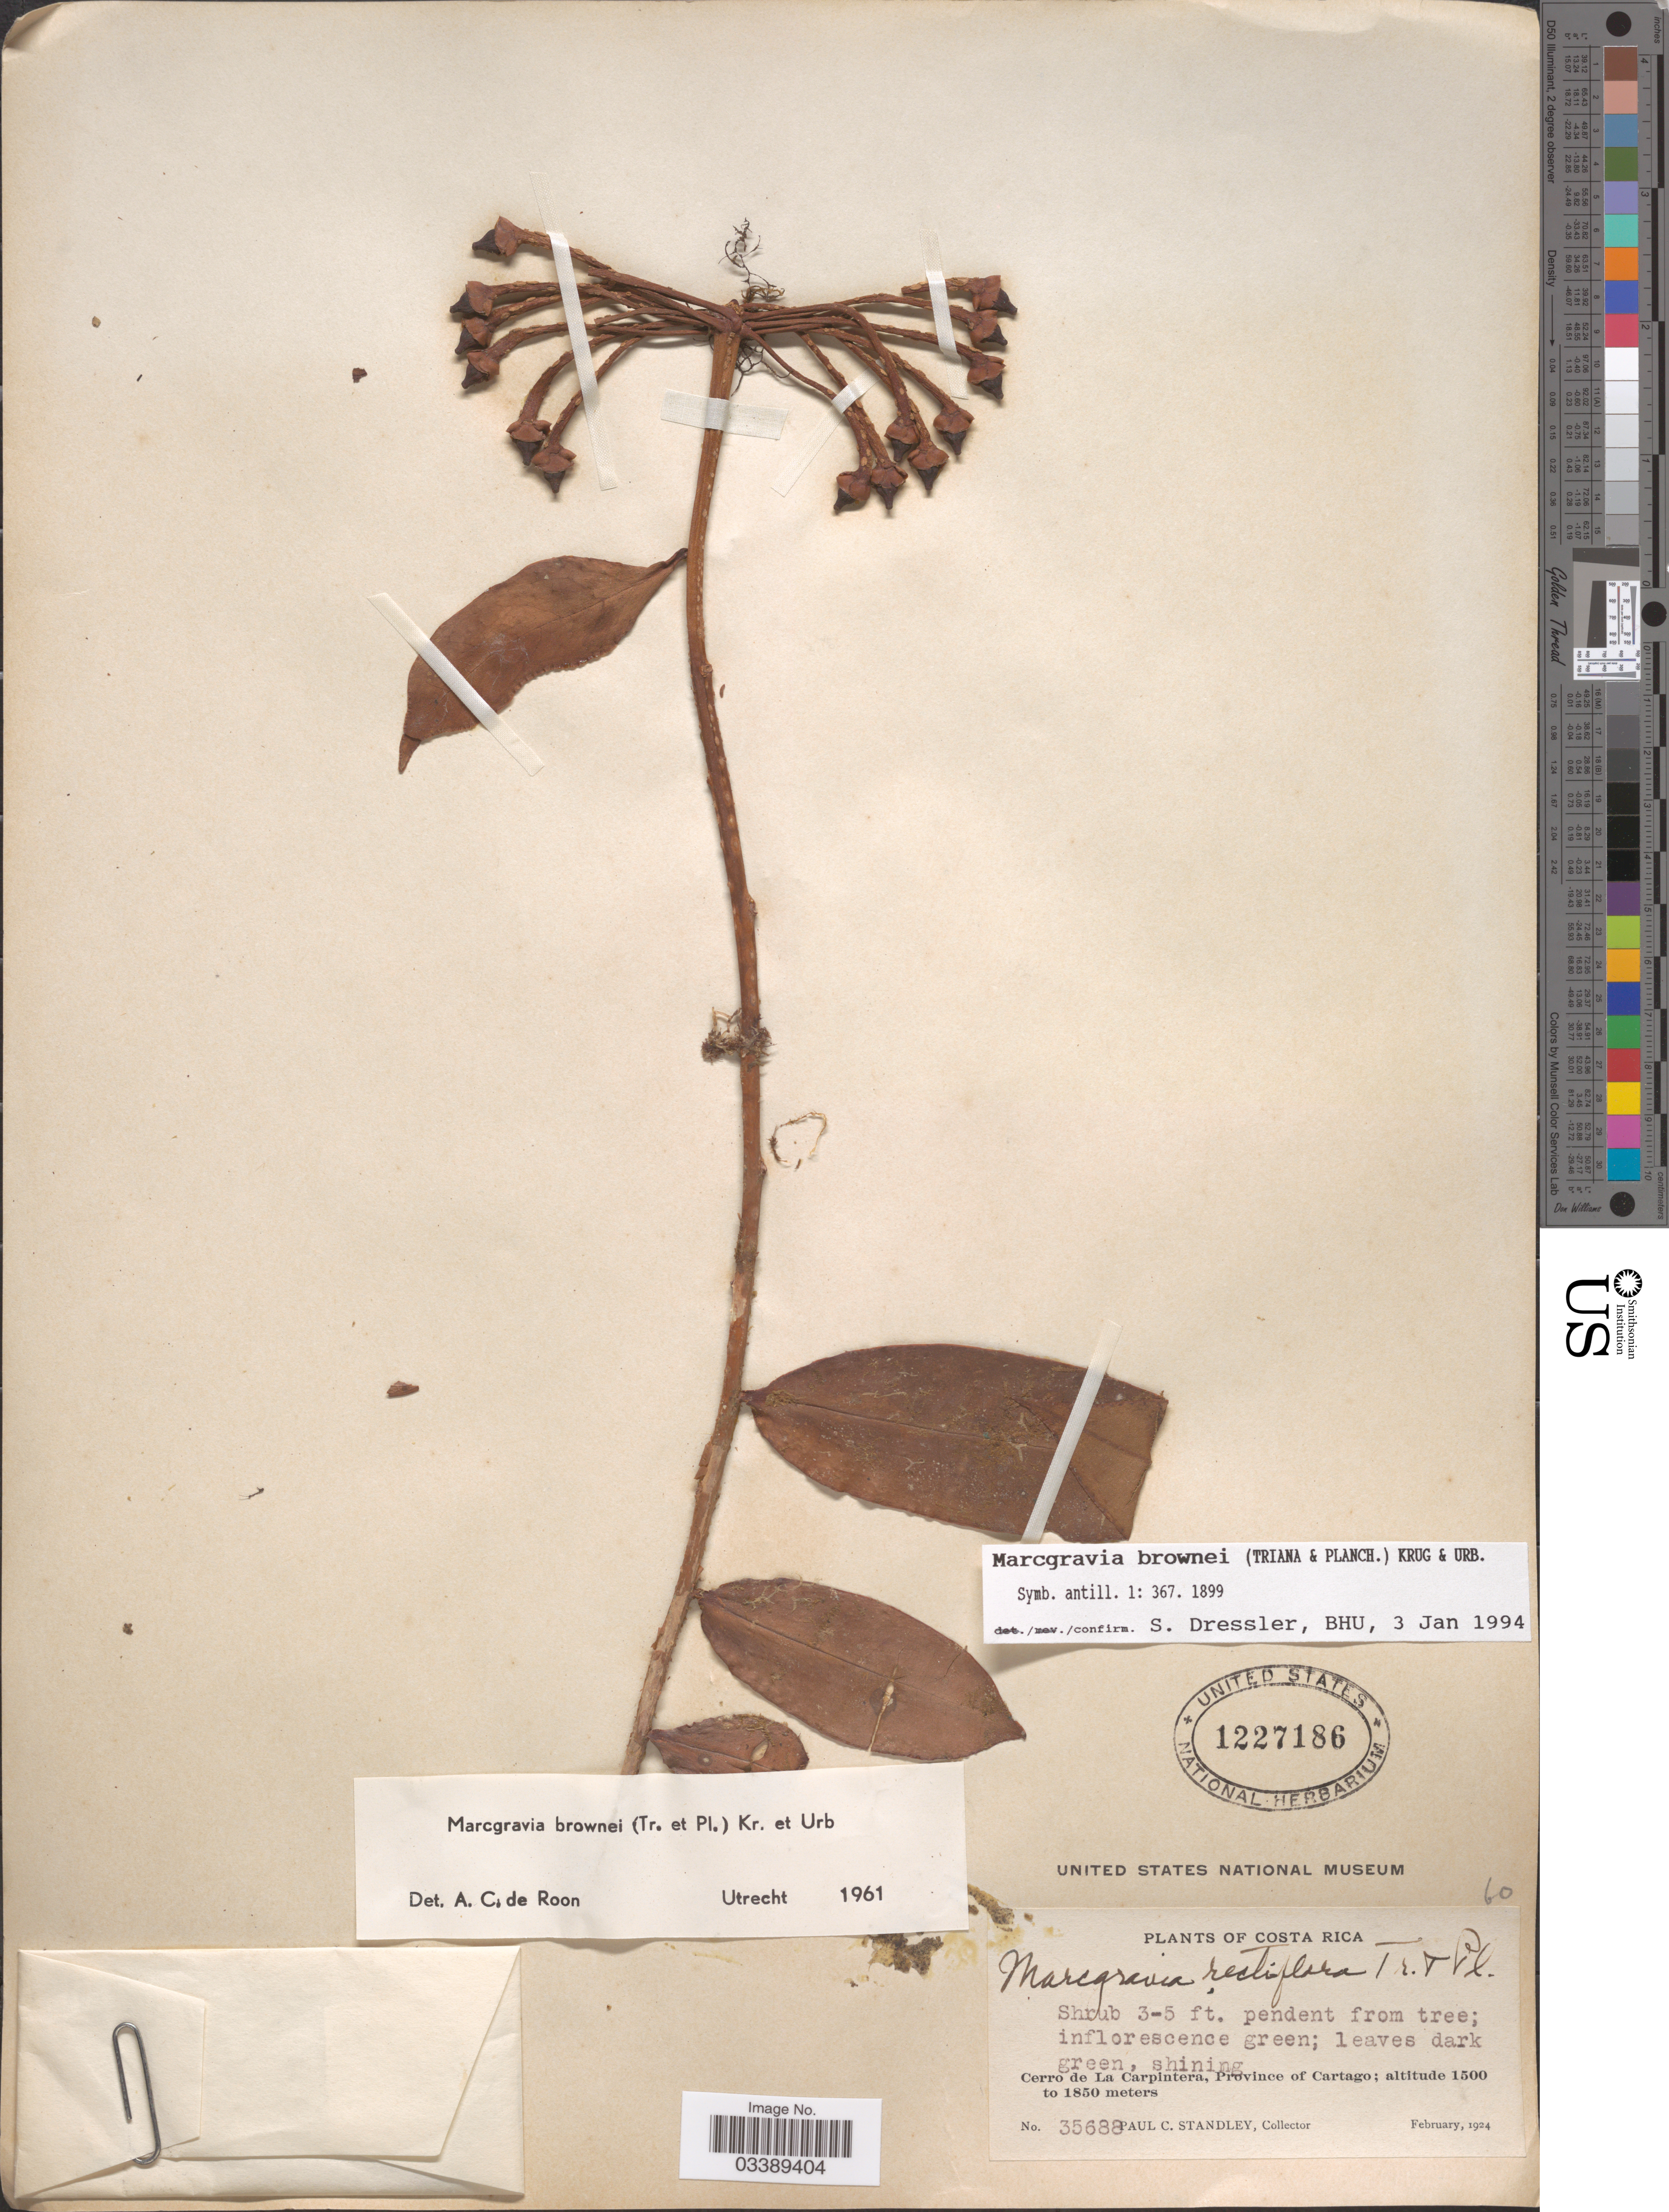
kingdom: Plantae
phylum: Tracheophyta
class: Magnoliopsida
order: Ericales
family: Marcgraviaceae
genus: Marcgravia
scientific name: Marcgravia brownei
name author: (Triana & Planch.) Krug & Urb.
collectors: P. C. Standley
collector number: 35688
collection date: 1924-02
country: Costa Rica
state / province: Cartago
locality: Cerro de La Carpintera, Province of Cartago.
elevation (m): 1500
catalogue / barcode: US 1227186